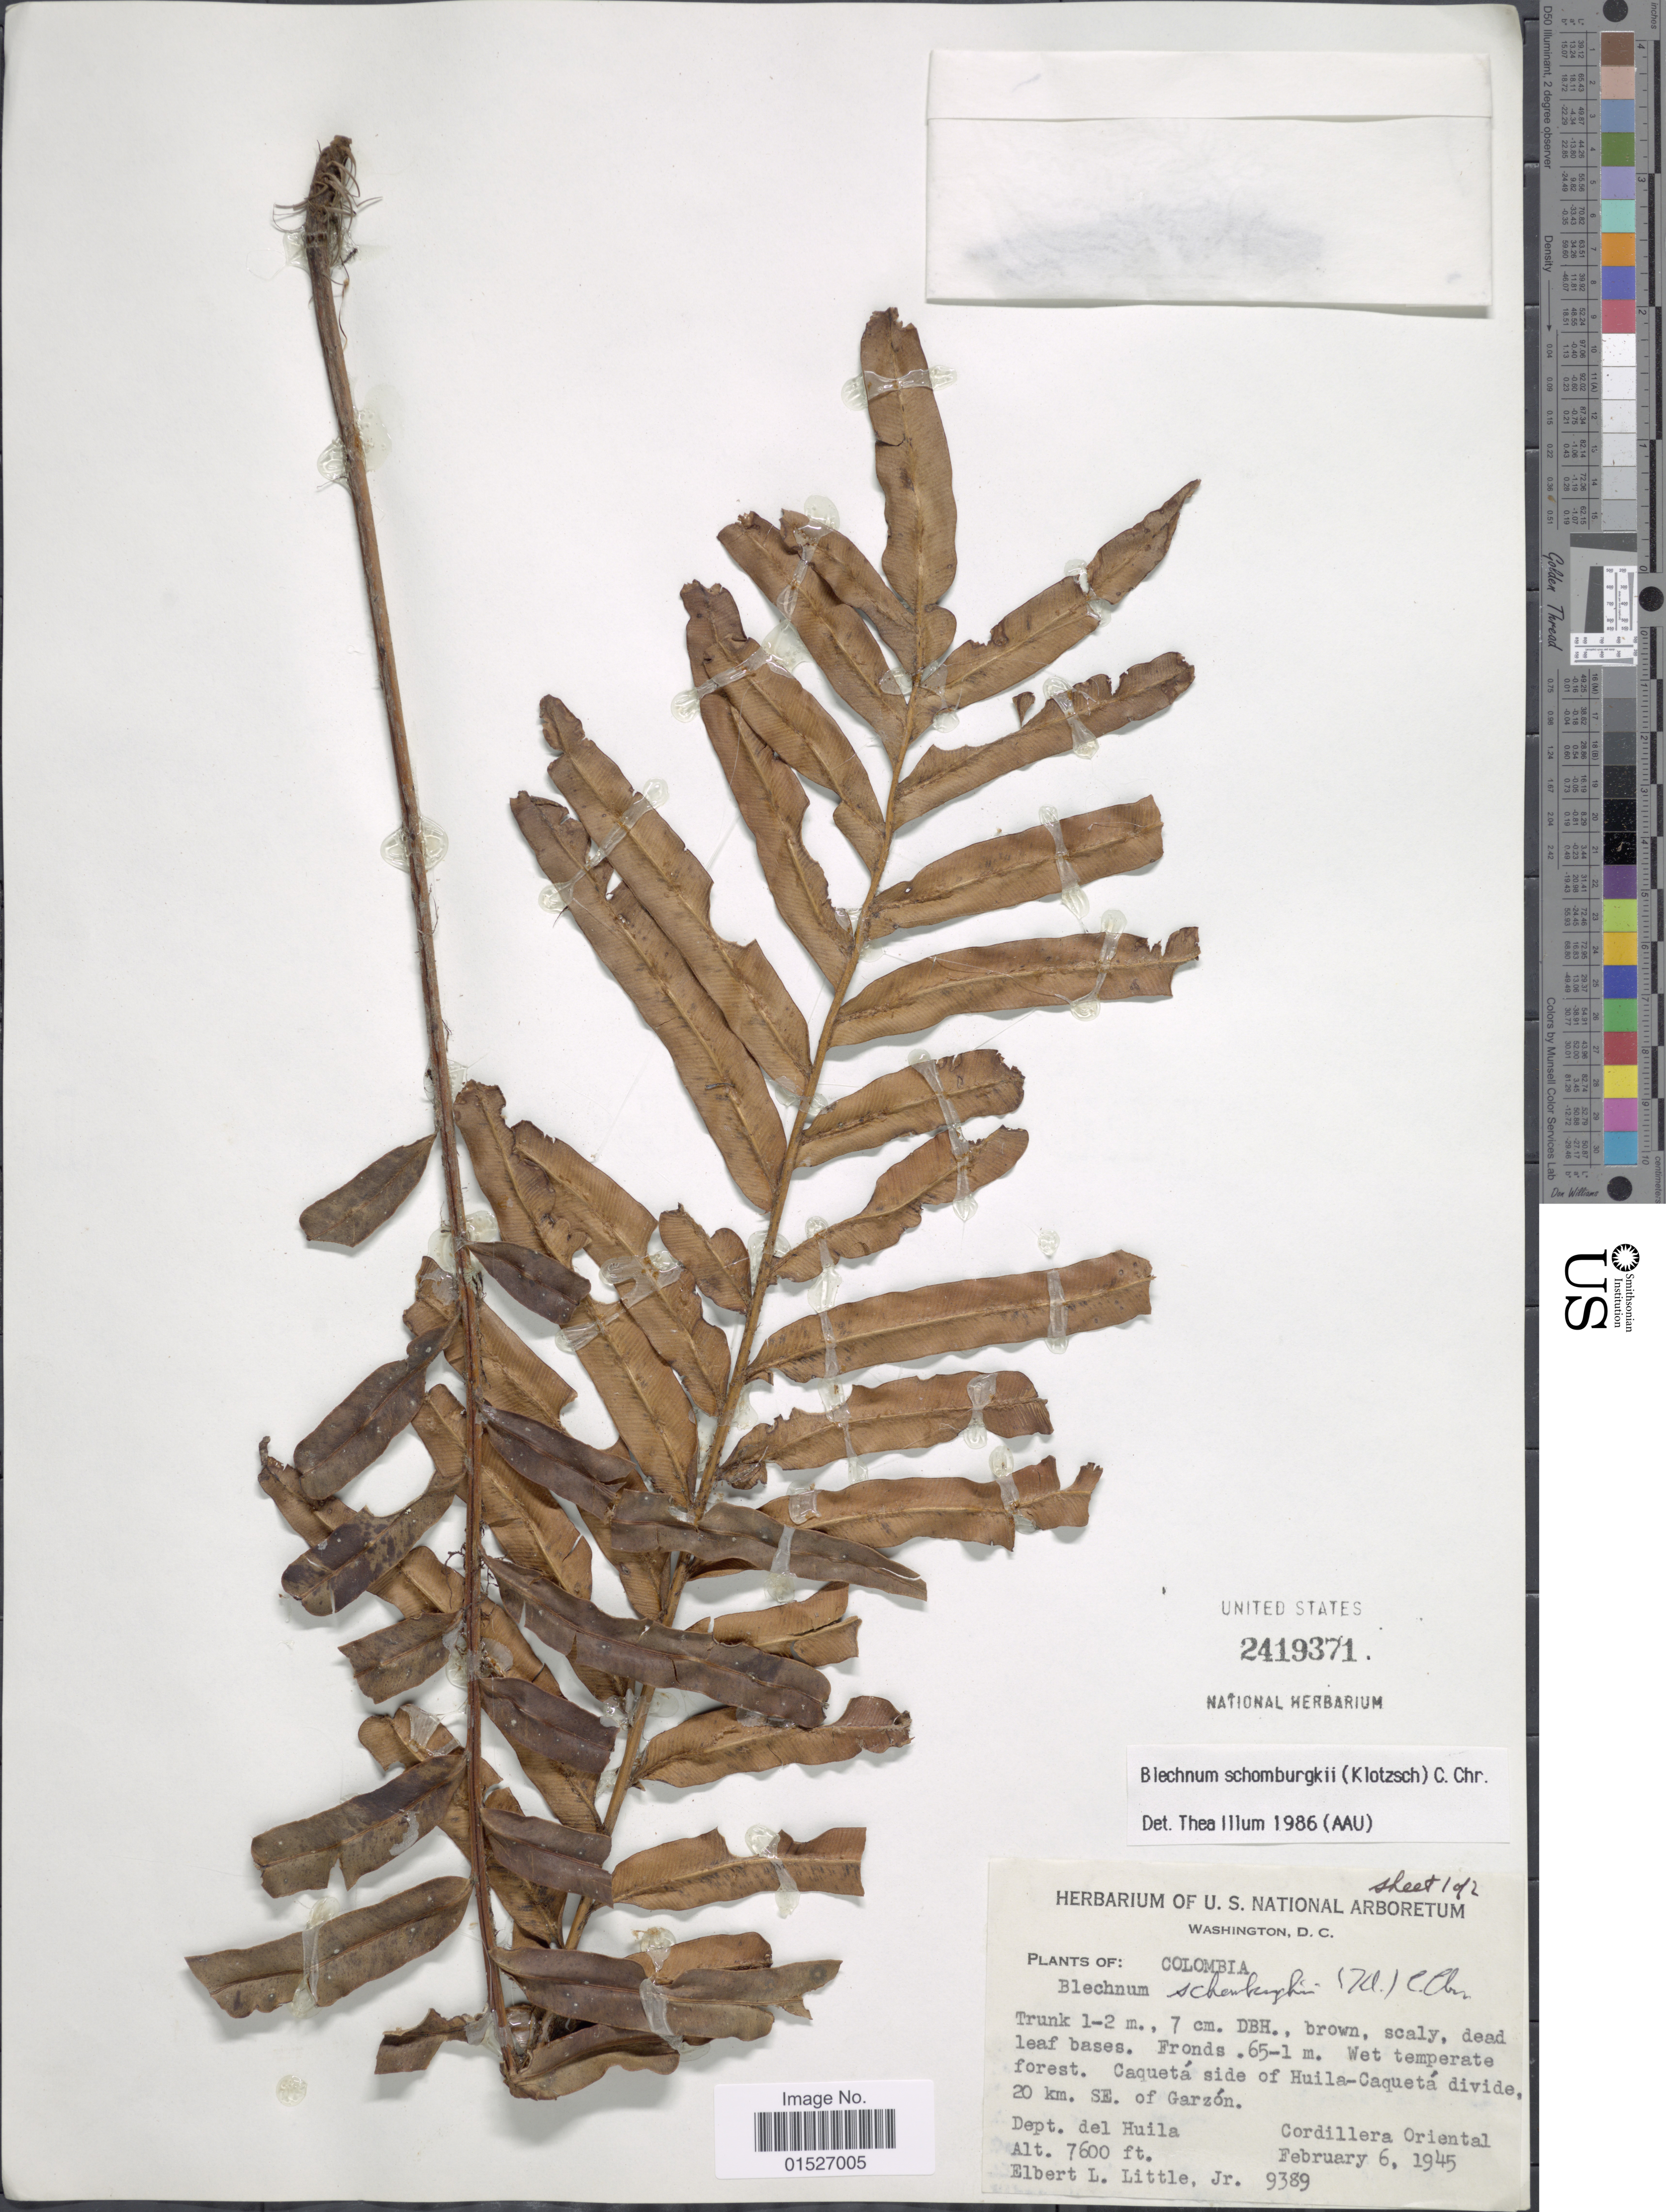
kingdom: Plantae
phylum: Tracheophyta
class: Polypodiopsida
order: Polypodiales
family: Blechnaceae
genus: Blechnum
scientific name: Blechnum schomburgkii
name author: (Klotzsch) C. Chr.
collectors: E. L. Little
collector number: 9389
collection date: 1945-02-06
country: Colombia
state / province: Huila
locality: Caqueta side of Huila-Caqueta divide 20 km. SE. of Garzon. Dept. del Huila, Cordillera Oriental.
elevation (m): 2316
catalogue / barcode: US 2419371